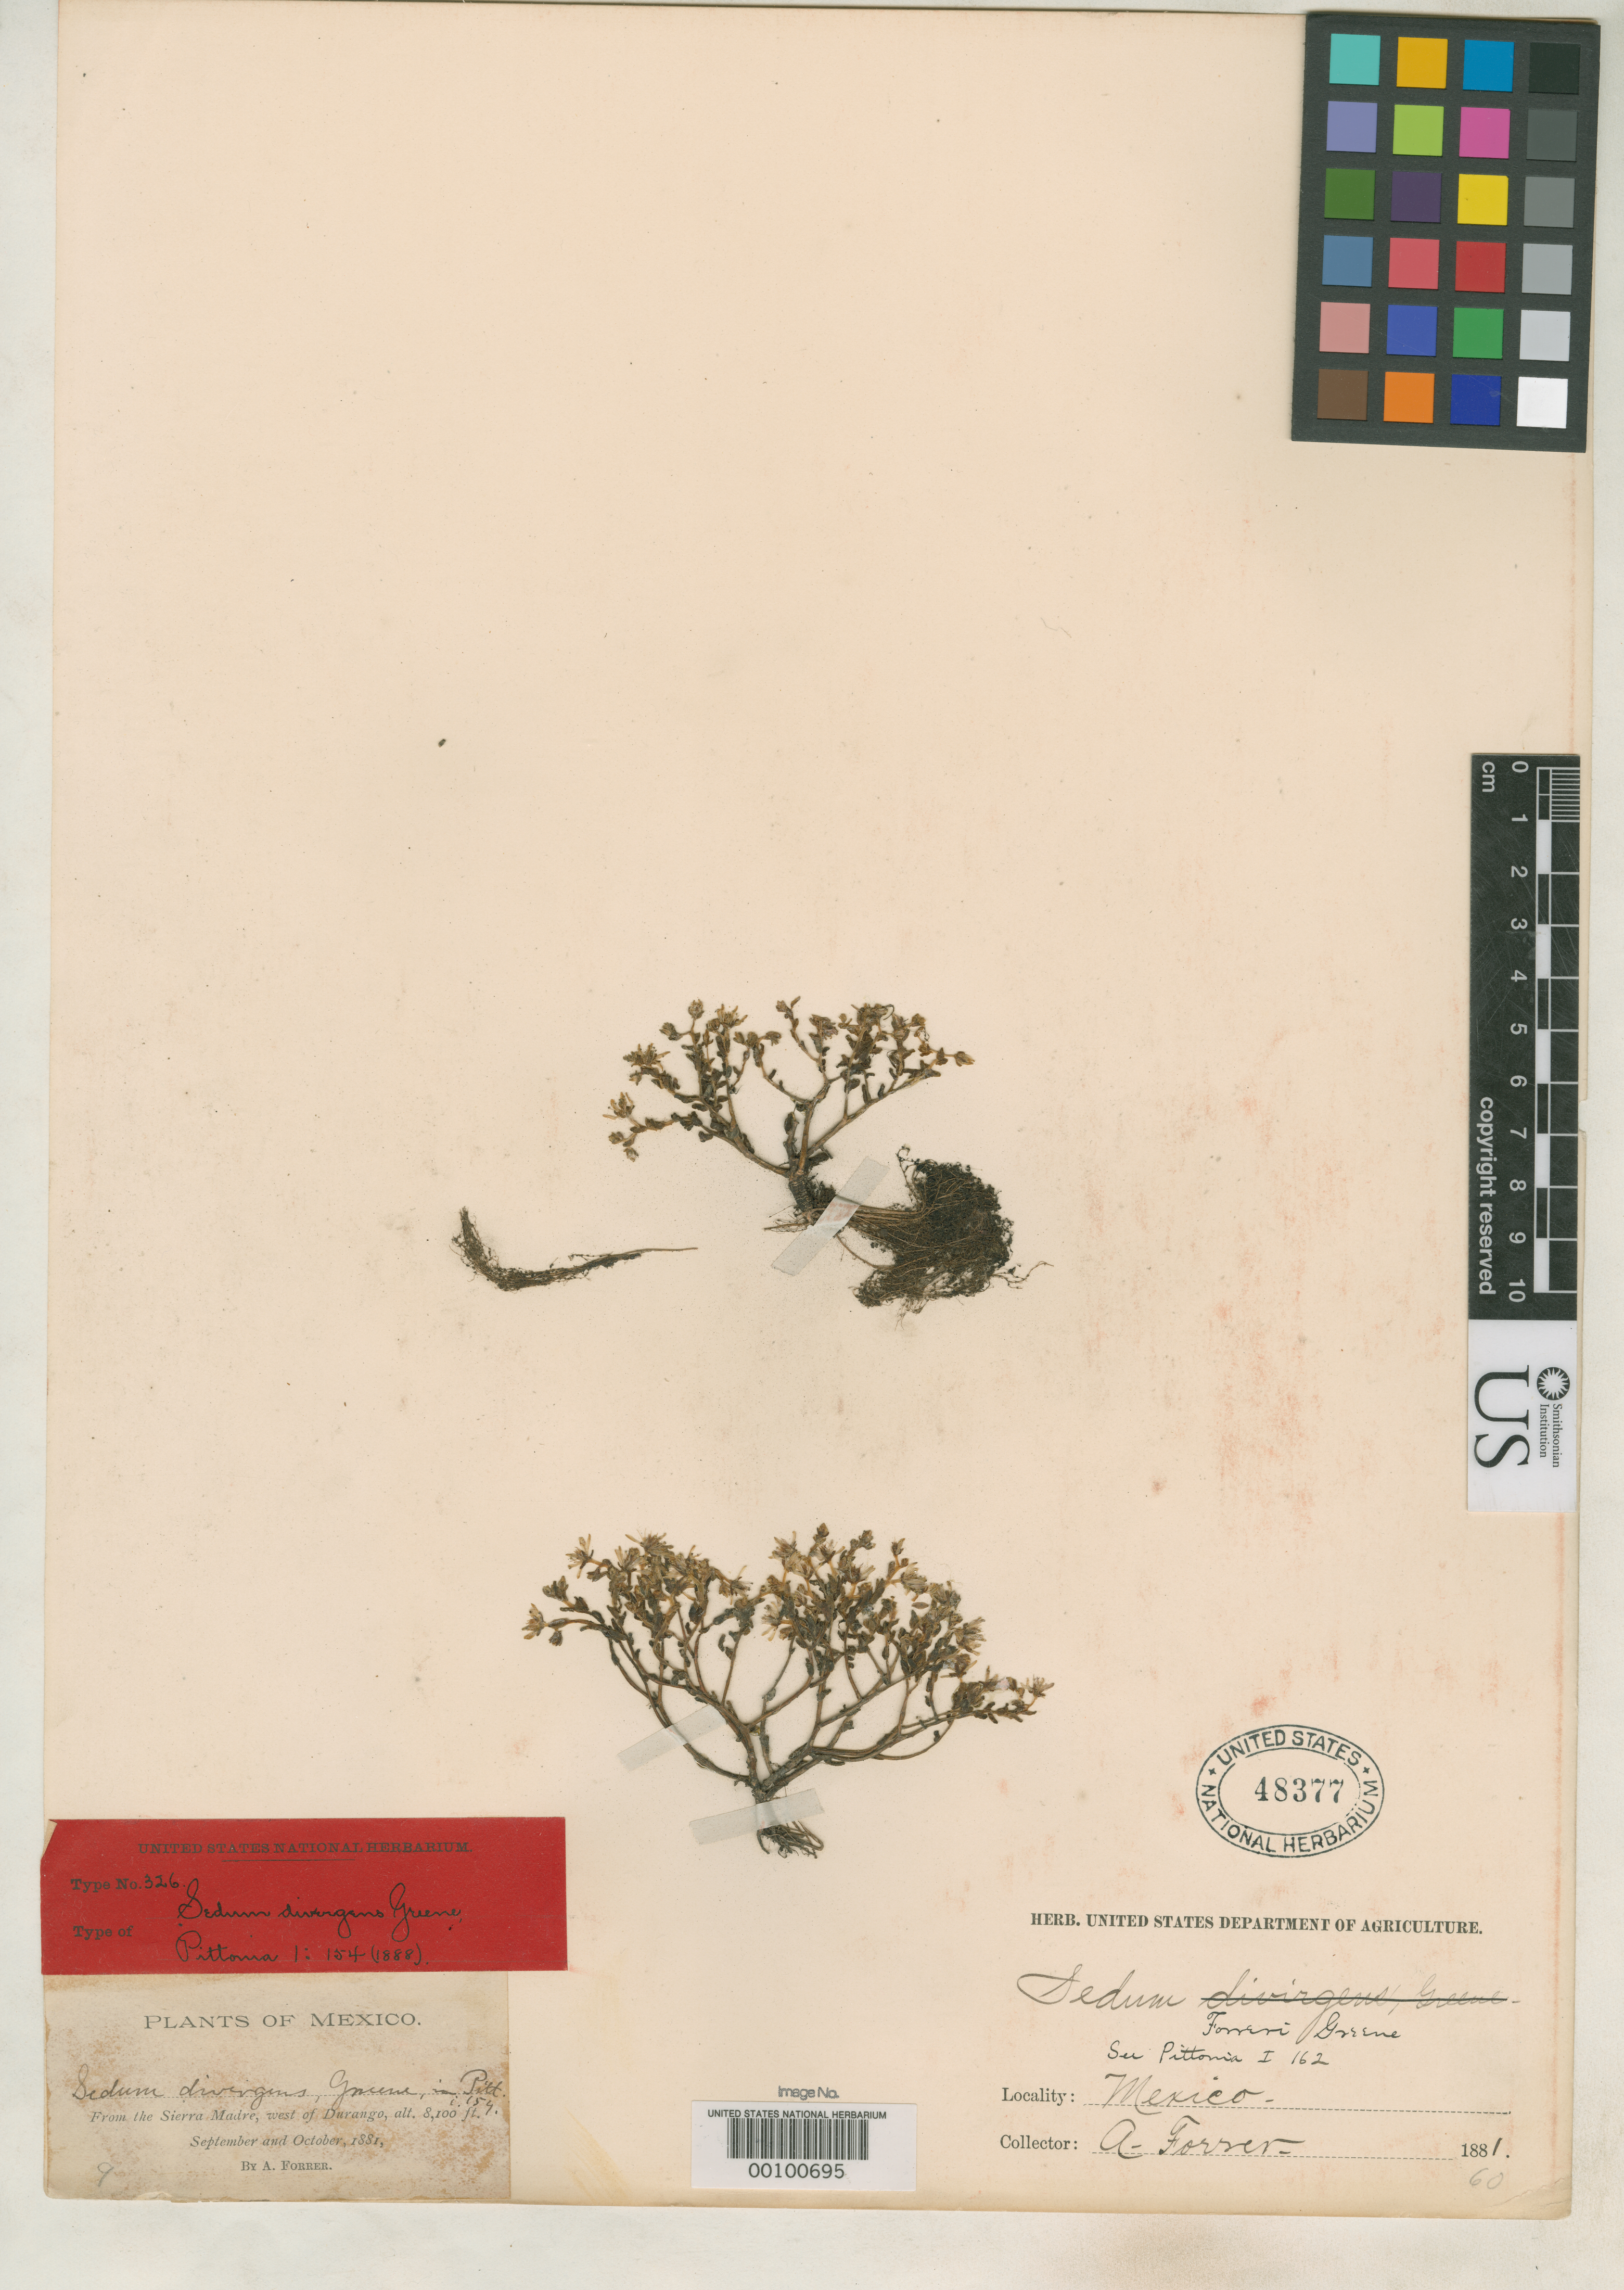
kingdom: Plantae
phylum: Tracheophyta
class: Magnoliopsida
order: Saxifragales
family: Crassulaceae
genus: Sedum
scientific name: Sedum divergens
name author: Greene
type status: Type Collection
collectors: A. Farrer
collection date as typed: Sep 1881 to -- Oct 1881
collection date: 1881-09/1881-10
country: Mexico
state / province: Durango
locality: Sierra Madre, W of Durango.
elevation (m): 914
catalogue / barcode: US 48377